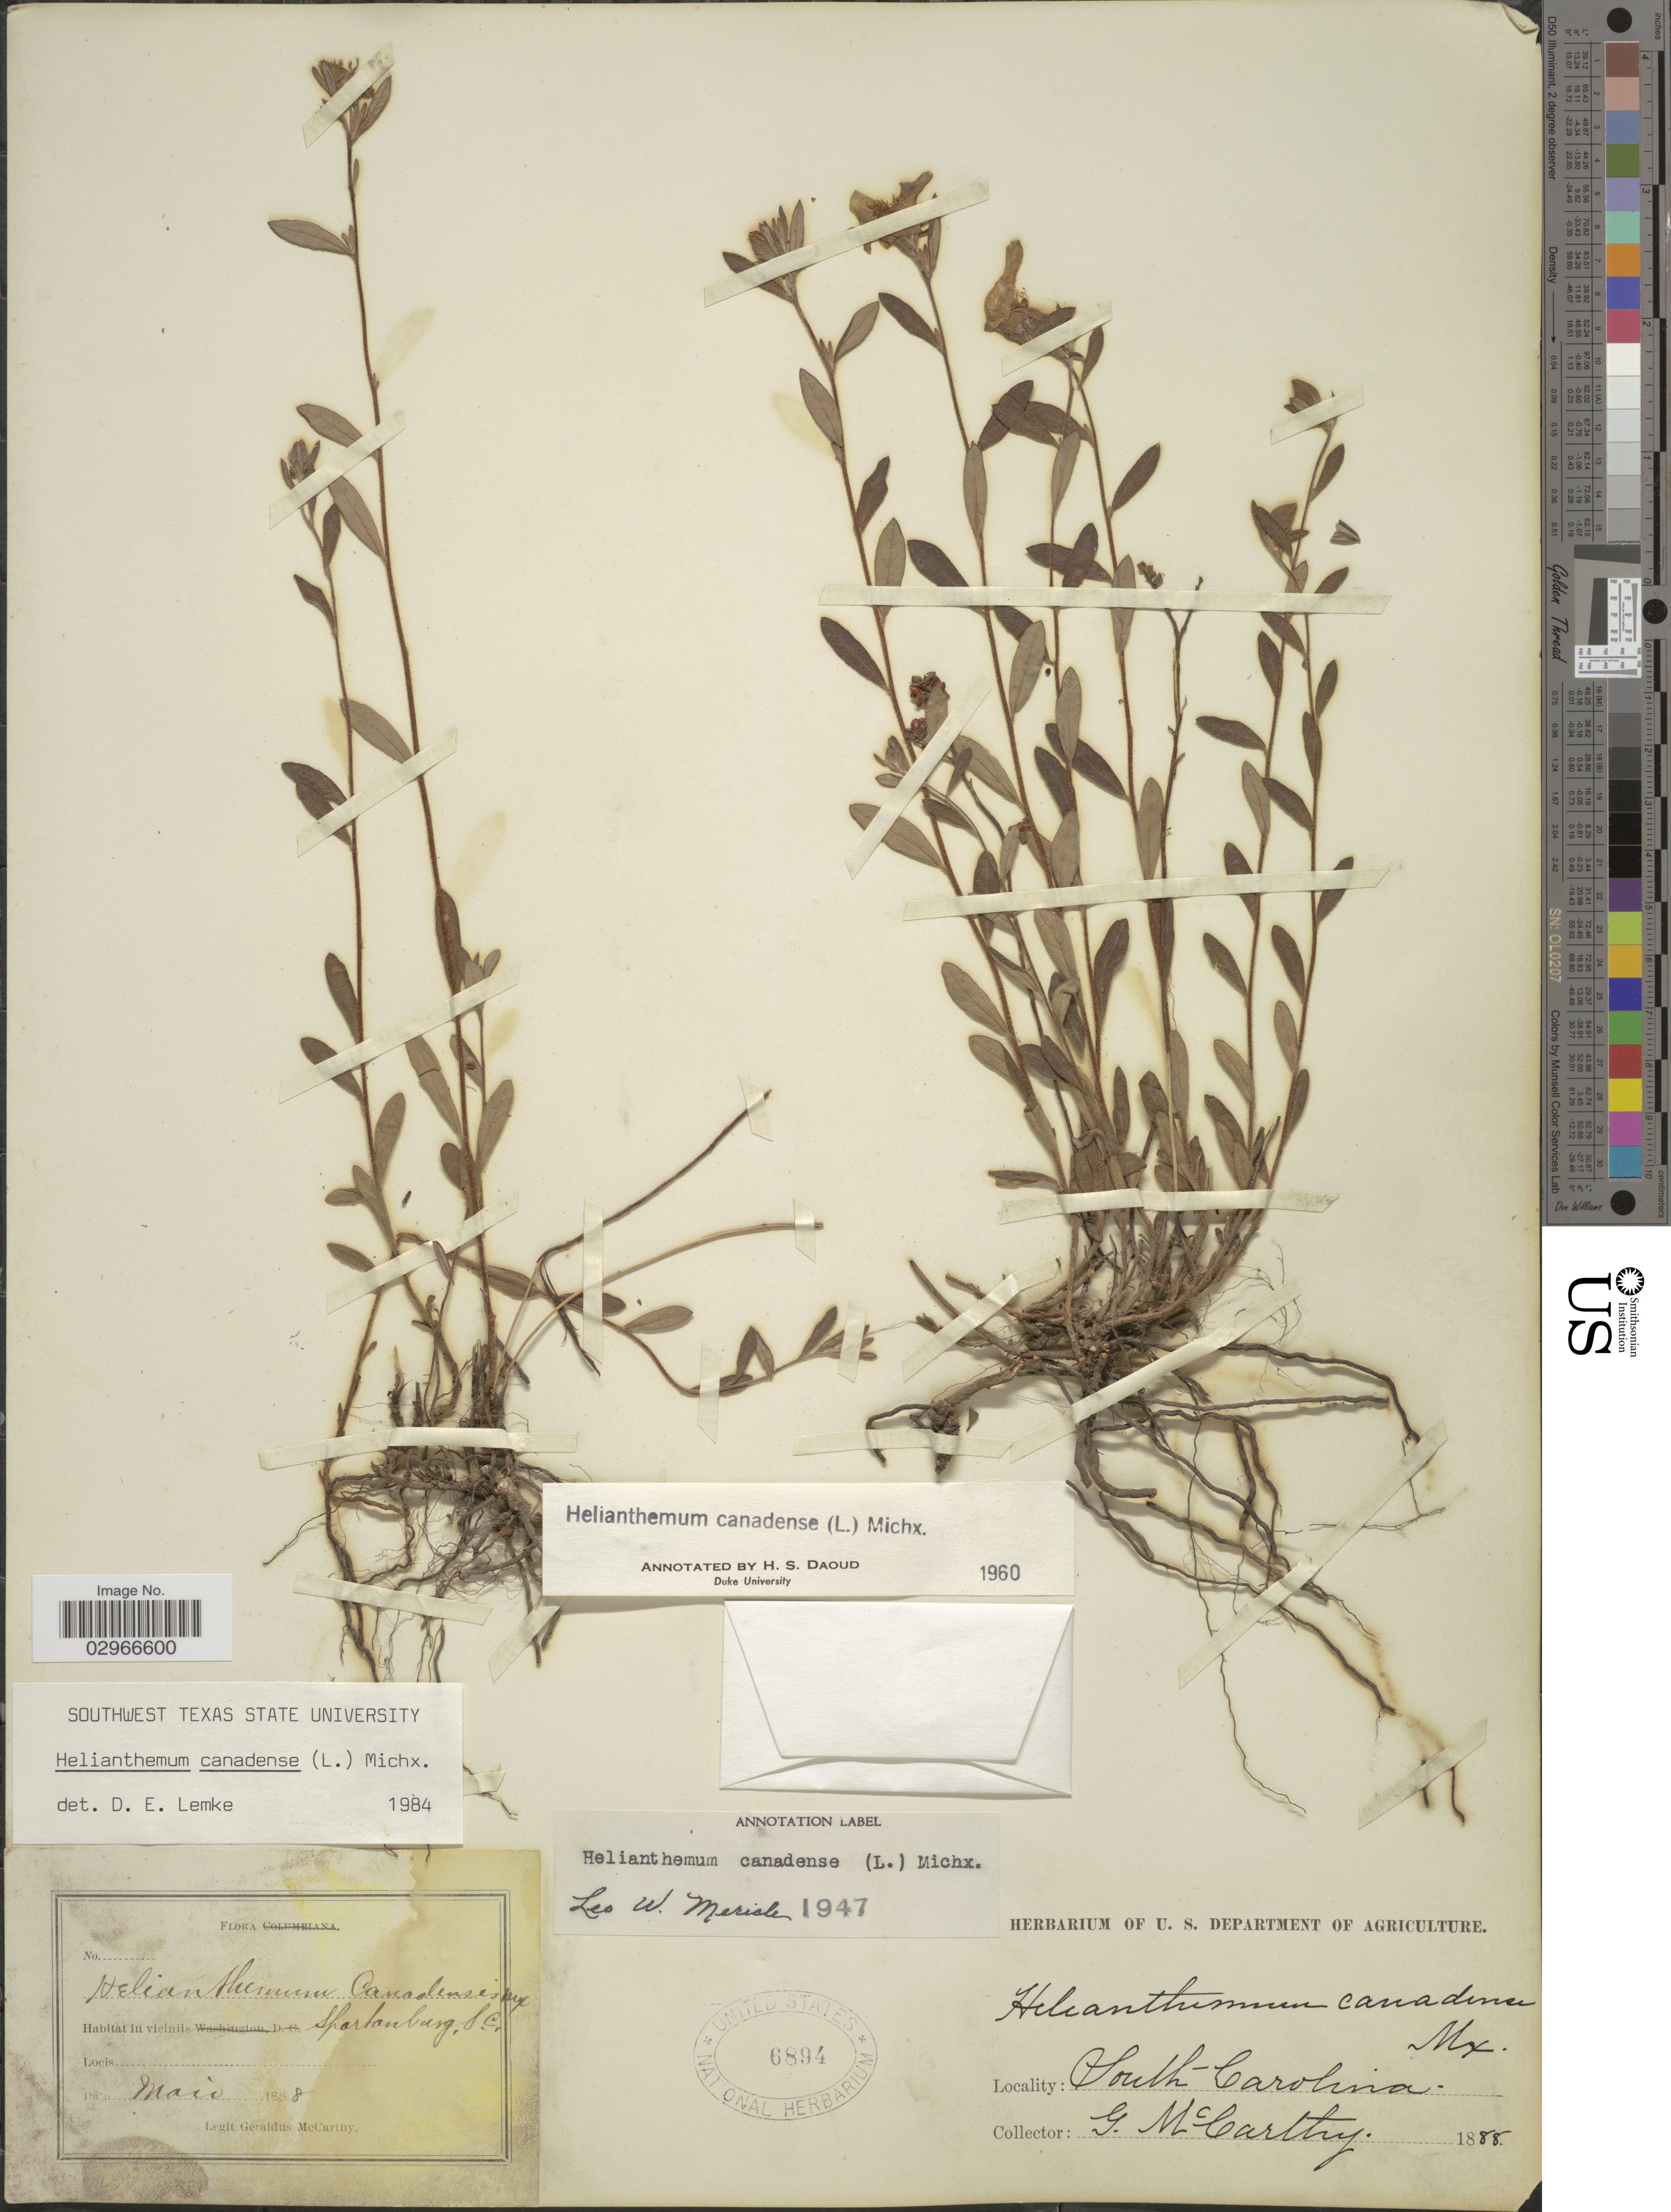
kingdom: Plantae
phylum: Tracheophyta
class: Magnoliopsida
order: Malvales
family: Cistaceae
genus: Helianthemum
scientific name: Helianthemum canadense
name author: (L.) Michx.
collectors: G. M. McCarthy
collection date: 1888-05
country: United States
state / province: South Carolina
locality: In viciniis Spartanburg.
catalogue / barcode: US 6894